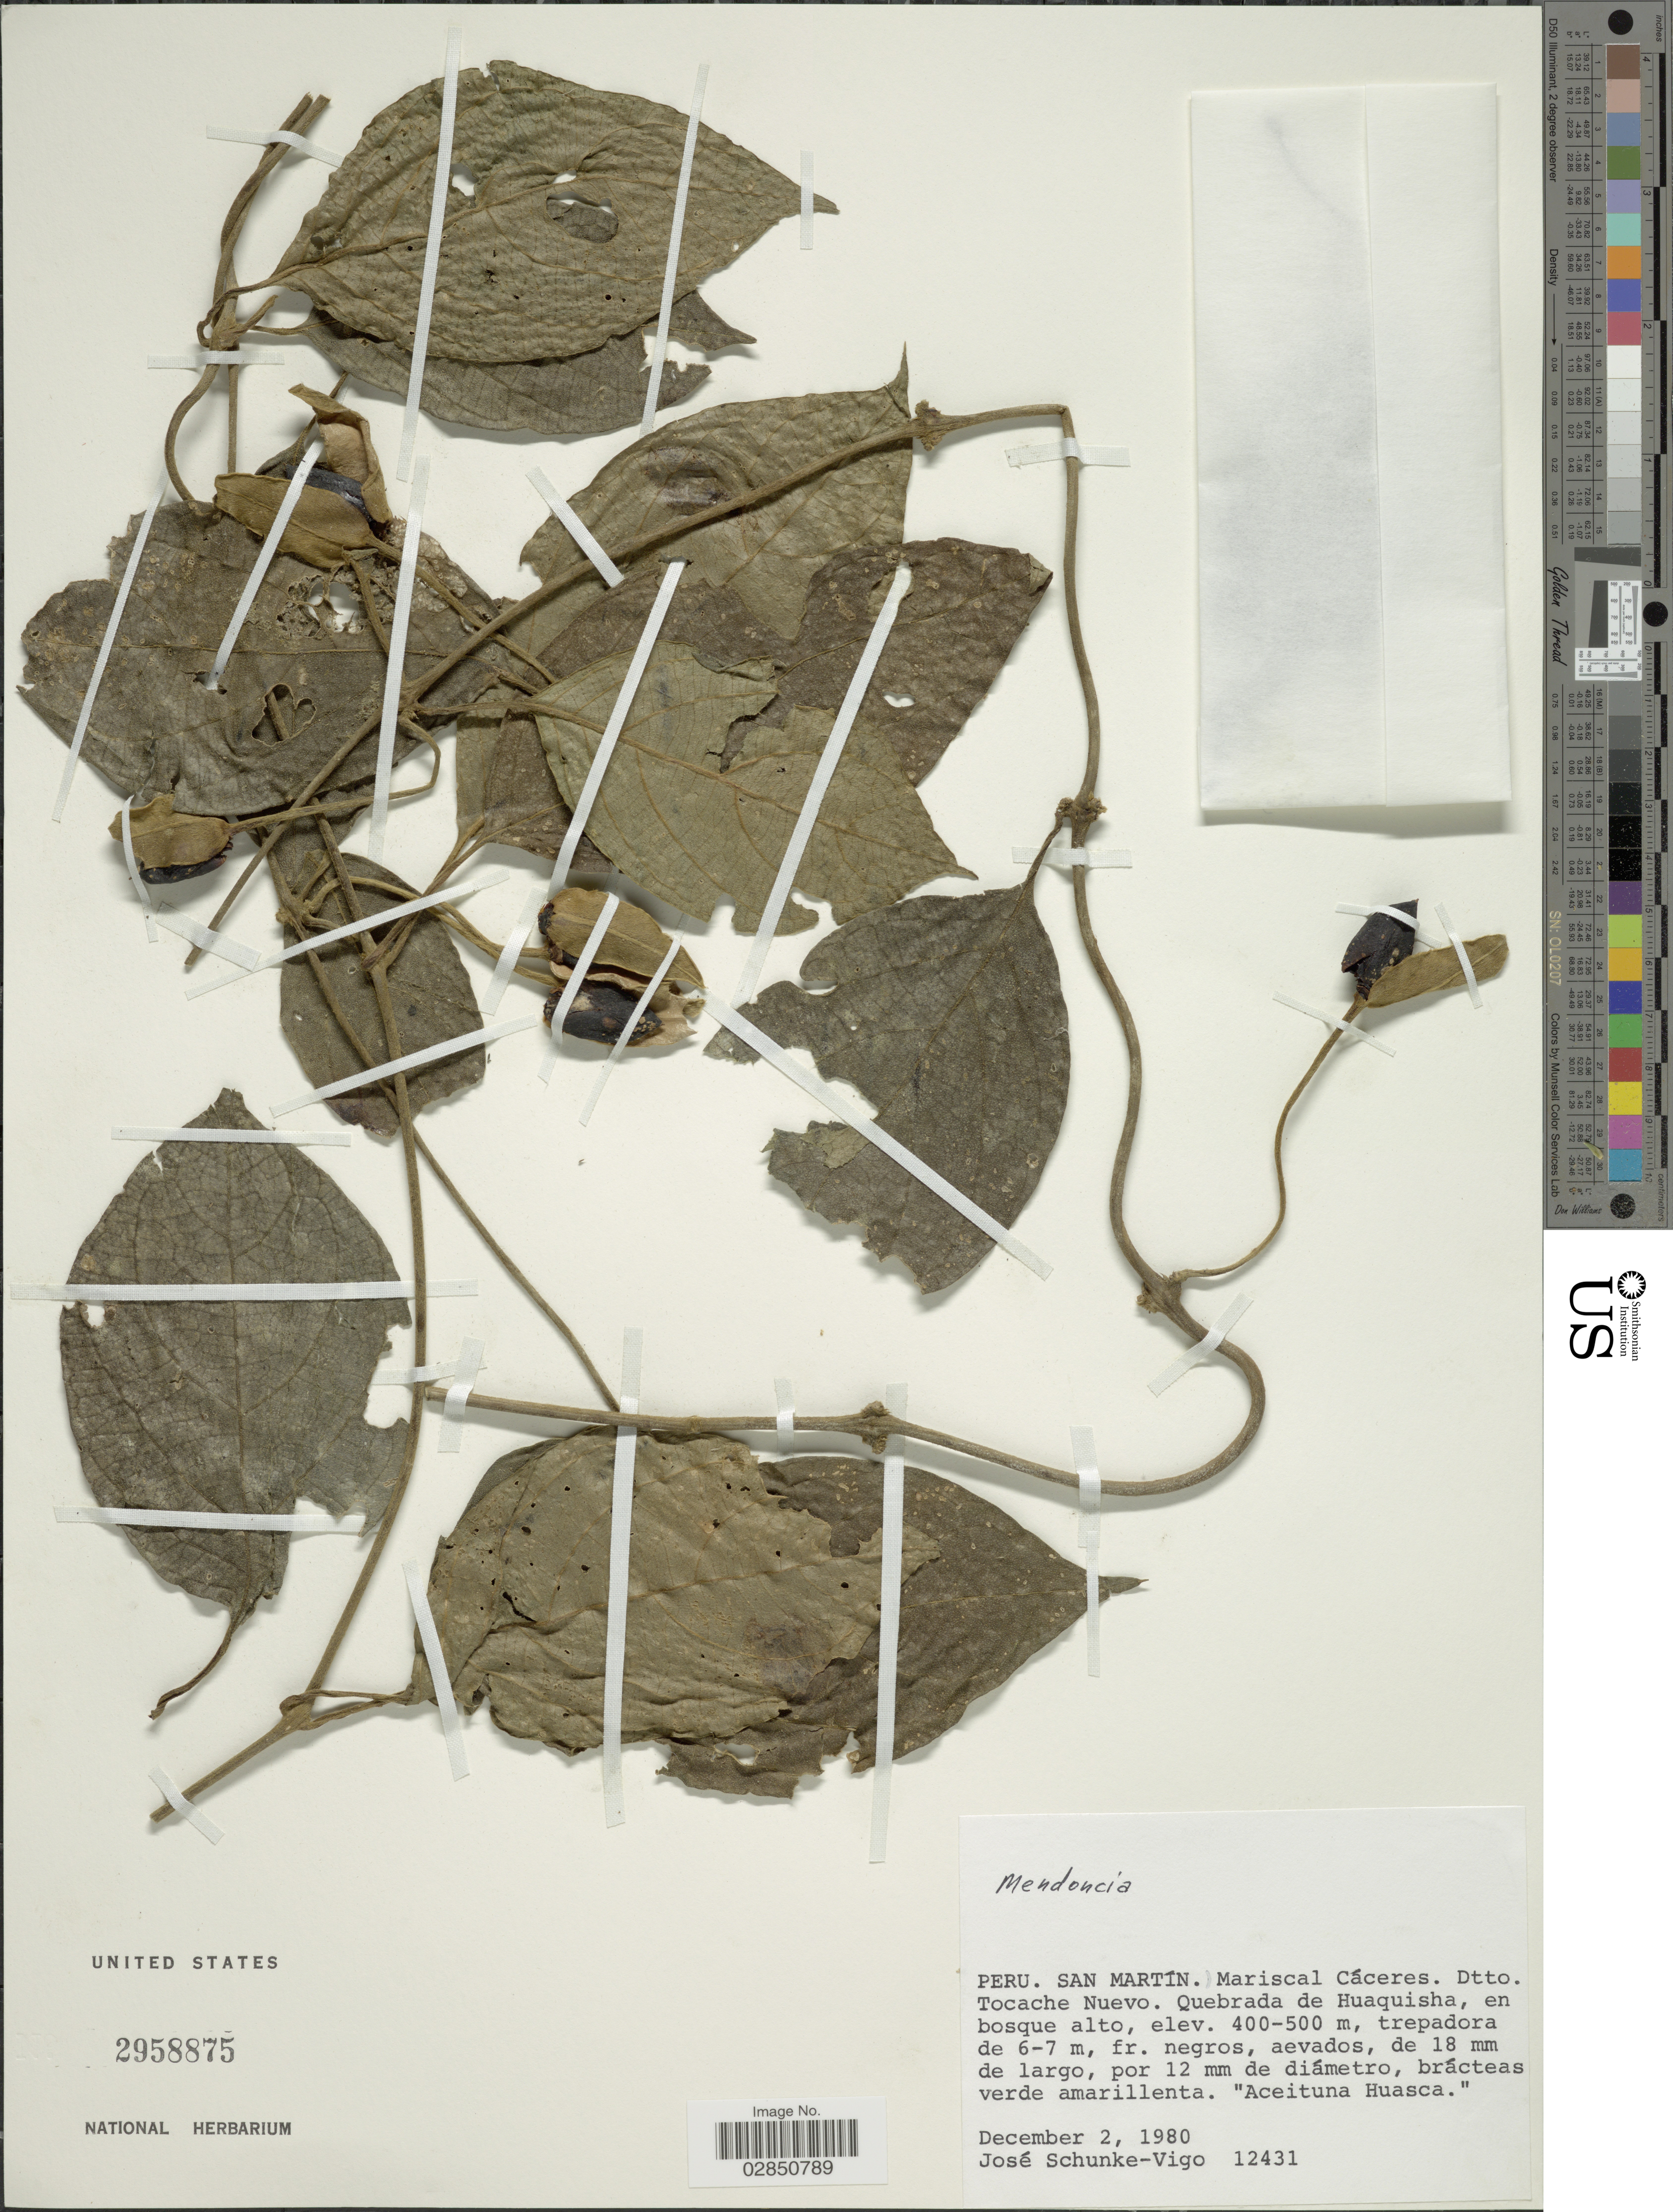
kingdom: Plantae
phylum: Tracheophyta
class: Magnoliopsida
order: Lamiales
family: Acanthaceae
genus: Mendoncia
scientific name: Mendoncia aspera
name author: (Ruiz & Pav.) Nees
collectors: J. Schunke Vigo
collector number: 12431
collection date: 1980-12-02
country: Peru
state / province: San Martín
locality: Mariscal Cáceres. Dtto. Tocache Nuevo. Quebrada de Huaquisha.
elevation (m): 400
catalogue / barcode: US 2958875